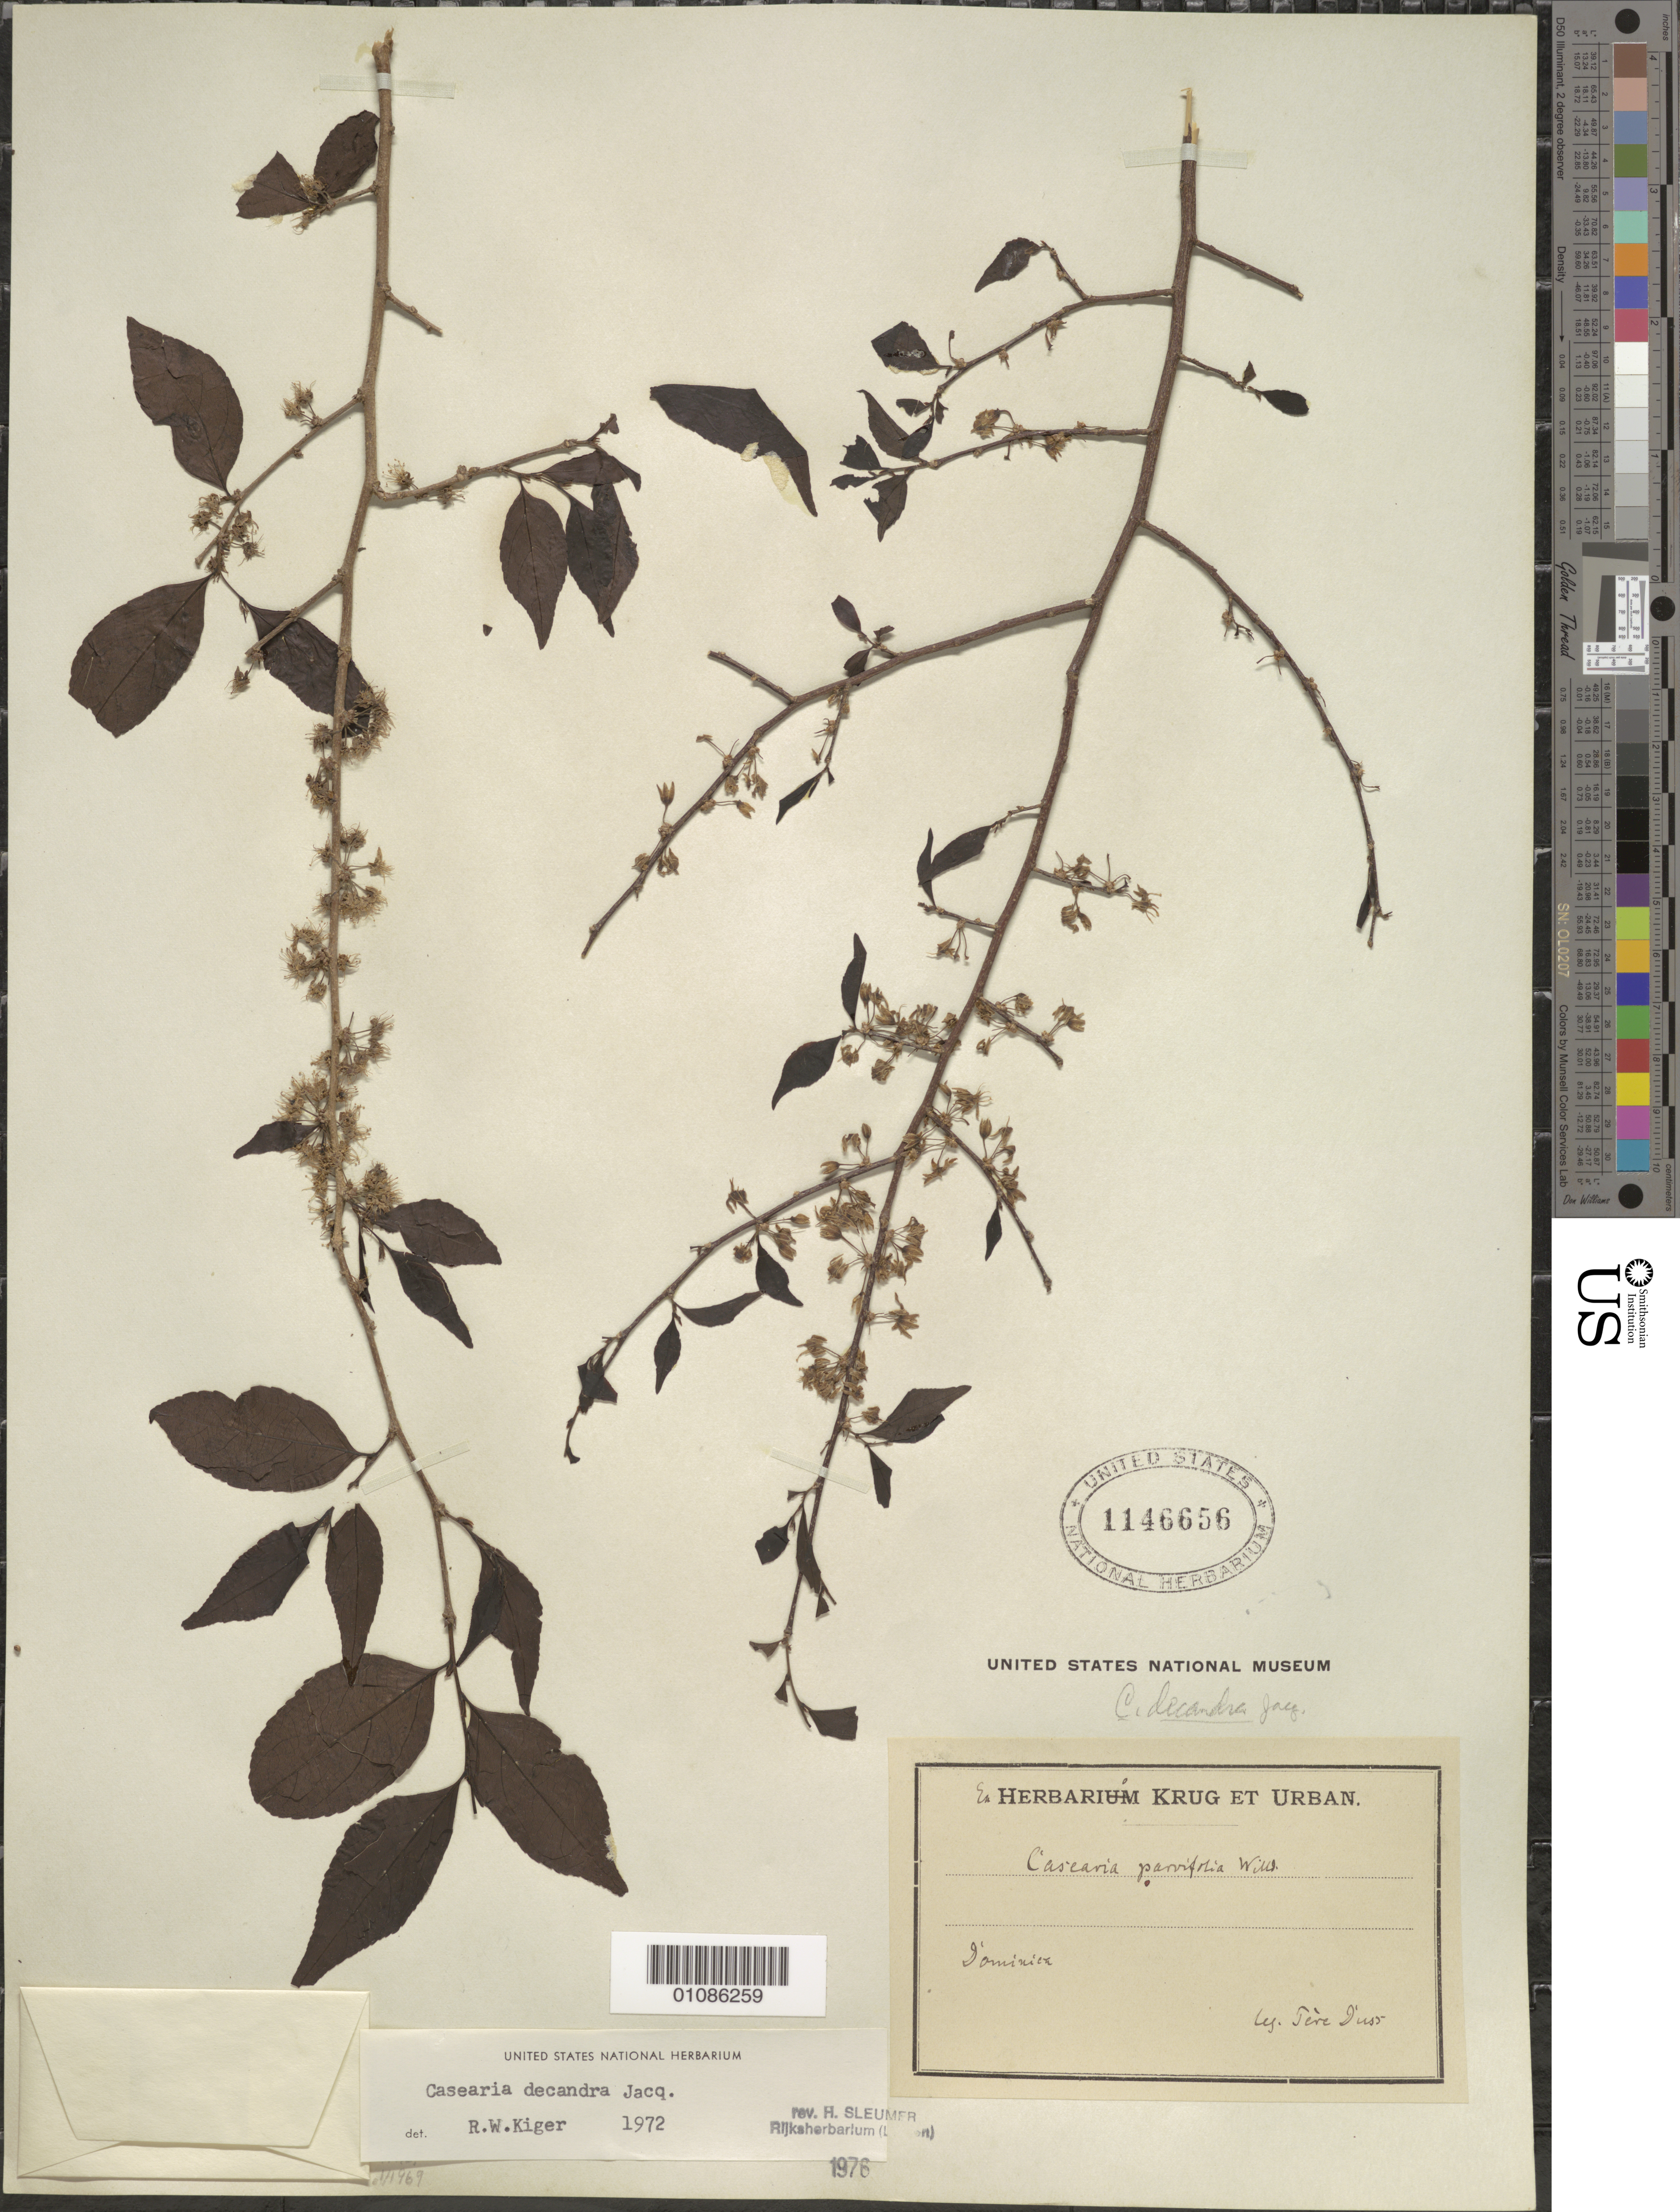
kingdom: Plantae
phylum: Tracheophyta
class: Magnoliopsida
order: Malpighiales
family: Salicaceae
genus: Casearia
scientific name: Casearia decandra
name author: Jacq.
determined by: Kiger, R. W.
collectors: Père Duss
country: Dominica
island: Dominica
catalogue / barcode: US 1146656